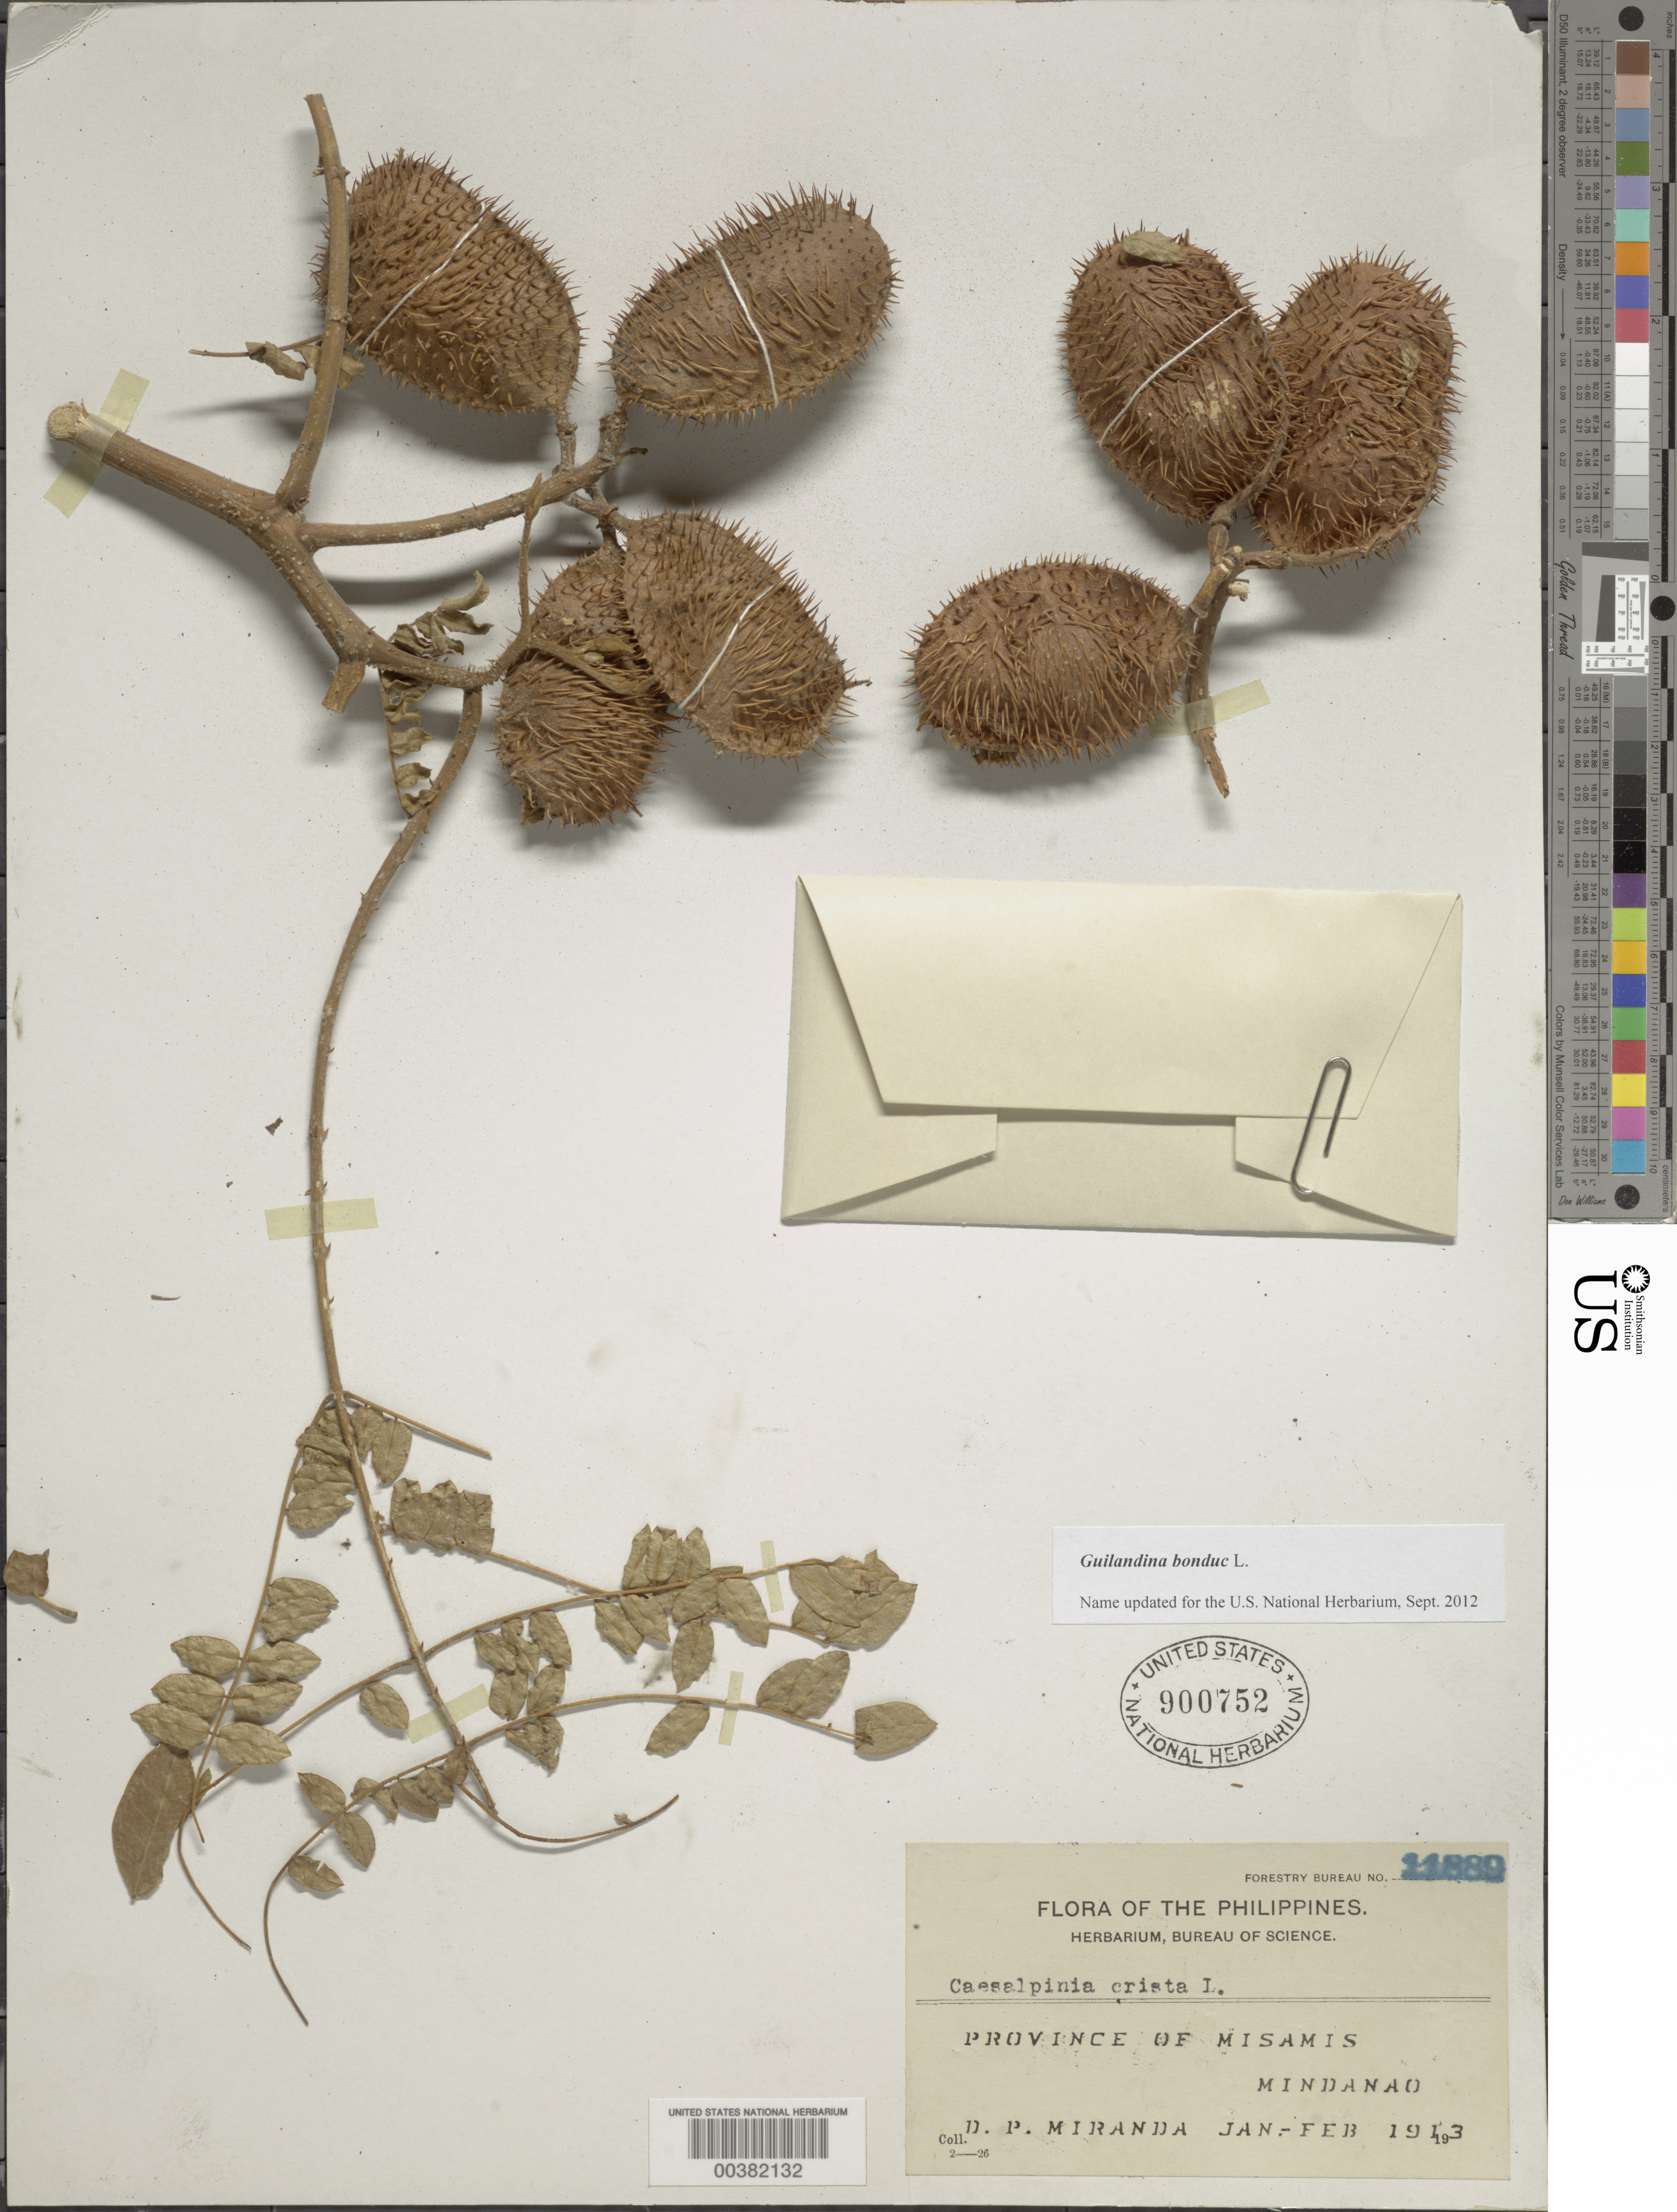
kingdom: Plantae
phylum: Tracheophyta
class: Magnoliopsida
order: Fabales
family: Fabaceae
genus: Guilandina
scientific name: Guilandina bonduc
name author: L.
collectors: D. P. Miranda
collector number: Forestry Bureau No 11889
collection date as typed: Jan 1913 to -- Feb 1913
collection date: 1913-01/1913-02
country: Philippines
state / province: Northern Mindanao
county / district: Misamis Occidental / Misamis Oriental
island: Mindanao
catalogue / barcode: US 900752